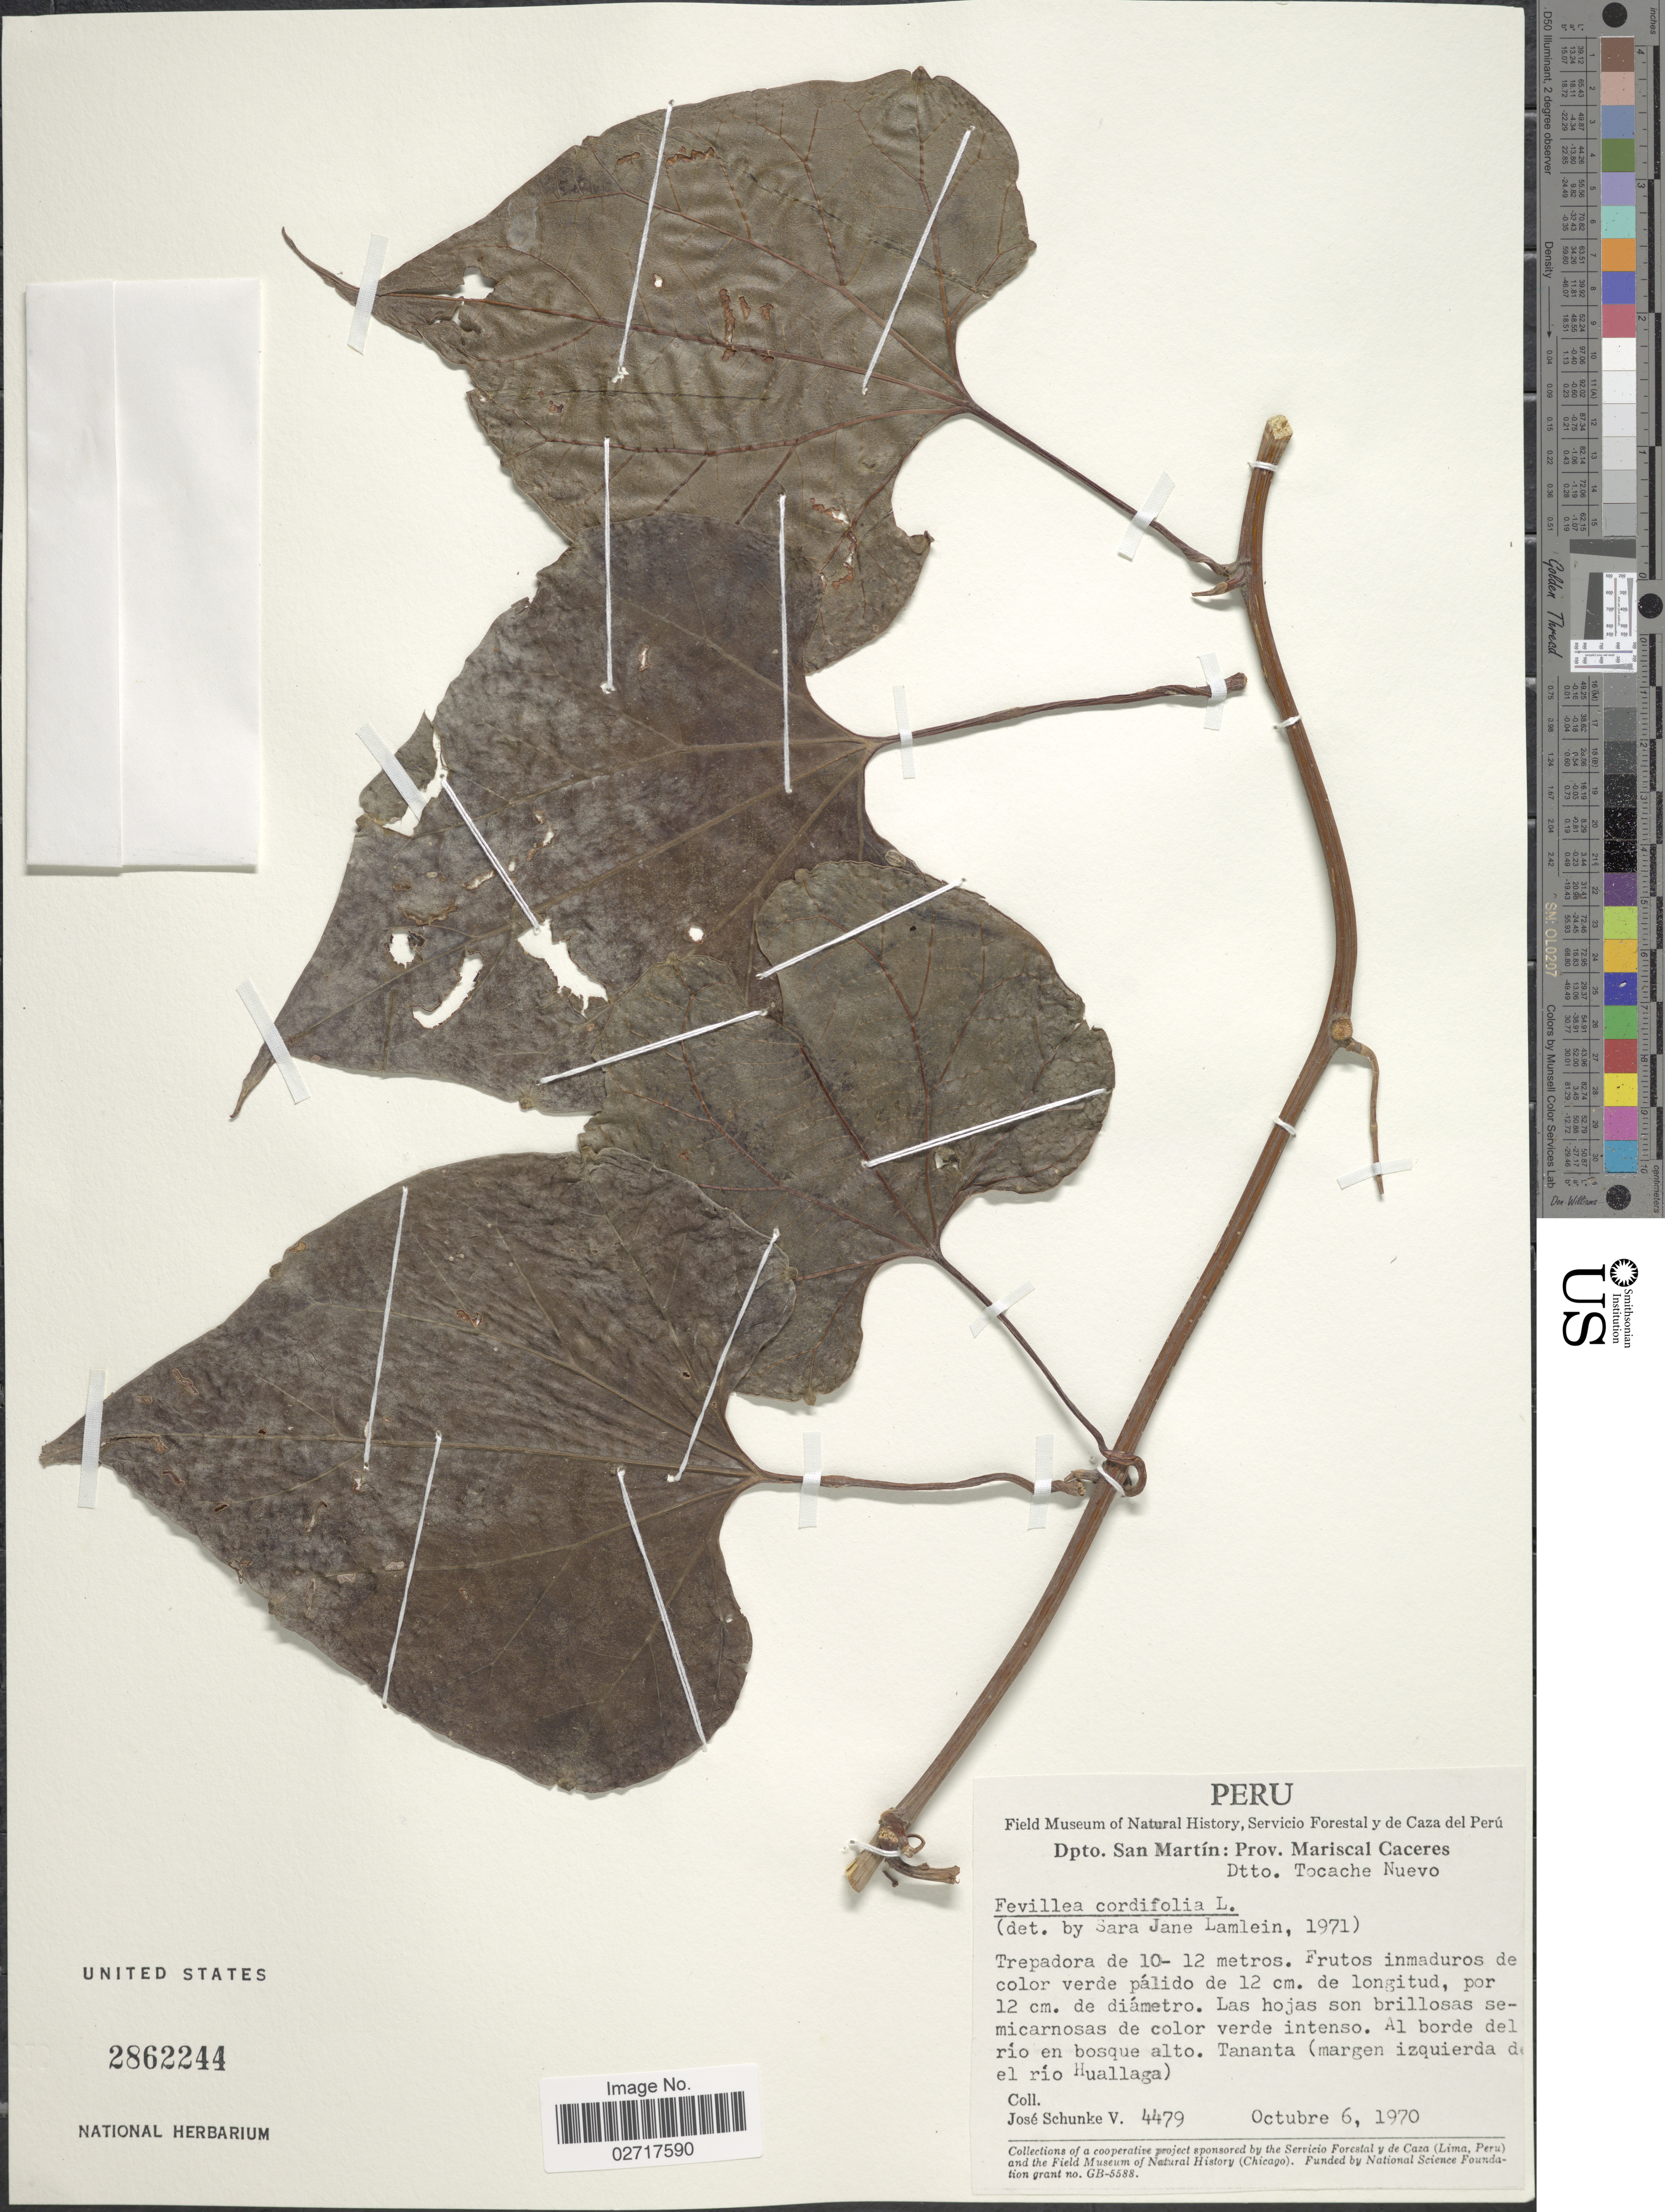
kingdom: Plantae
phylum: Tracheophyta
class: Magnoliopsida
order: Cucurbitales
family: Cucurbitaceae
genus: Fevillea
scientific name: Fevillea cordifolia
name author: L.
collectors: J. Schunke Vigo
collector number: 4479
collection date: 1970-10-06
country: Peru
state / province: San Martín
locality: Prov. Mariscal Caceres. Dtto. Tocache Nuevo. Al borde del rio en bosque alto. Tananta (margen izquierda de el rio Huallaga)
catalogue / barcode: US 2862244